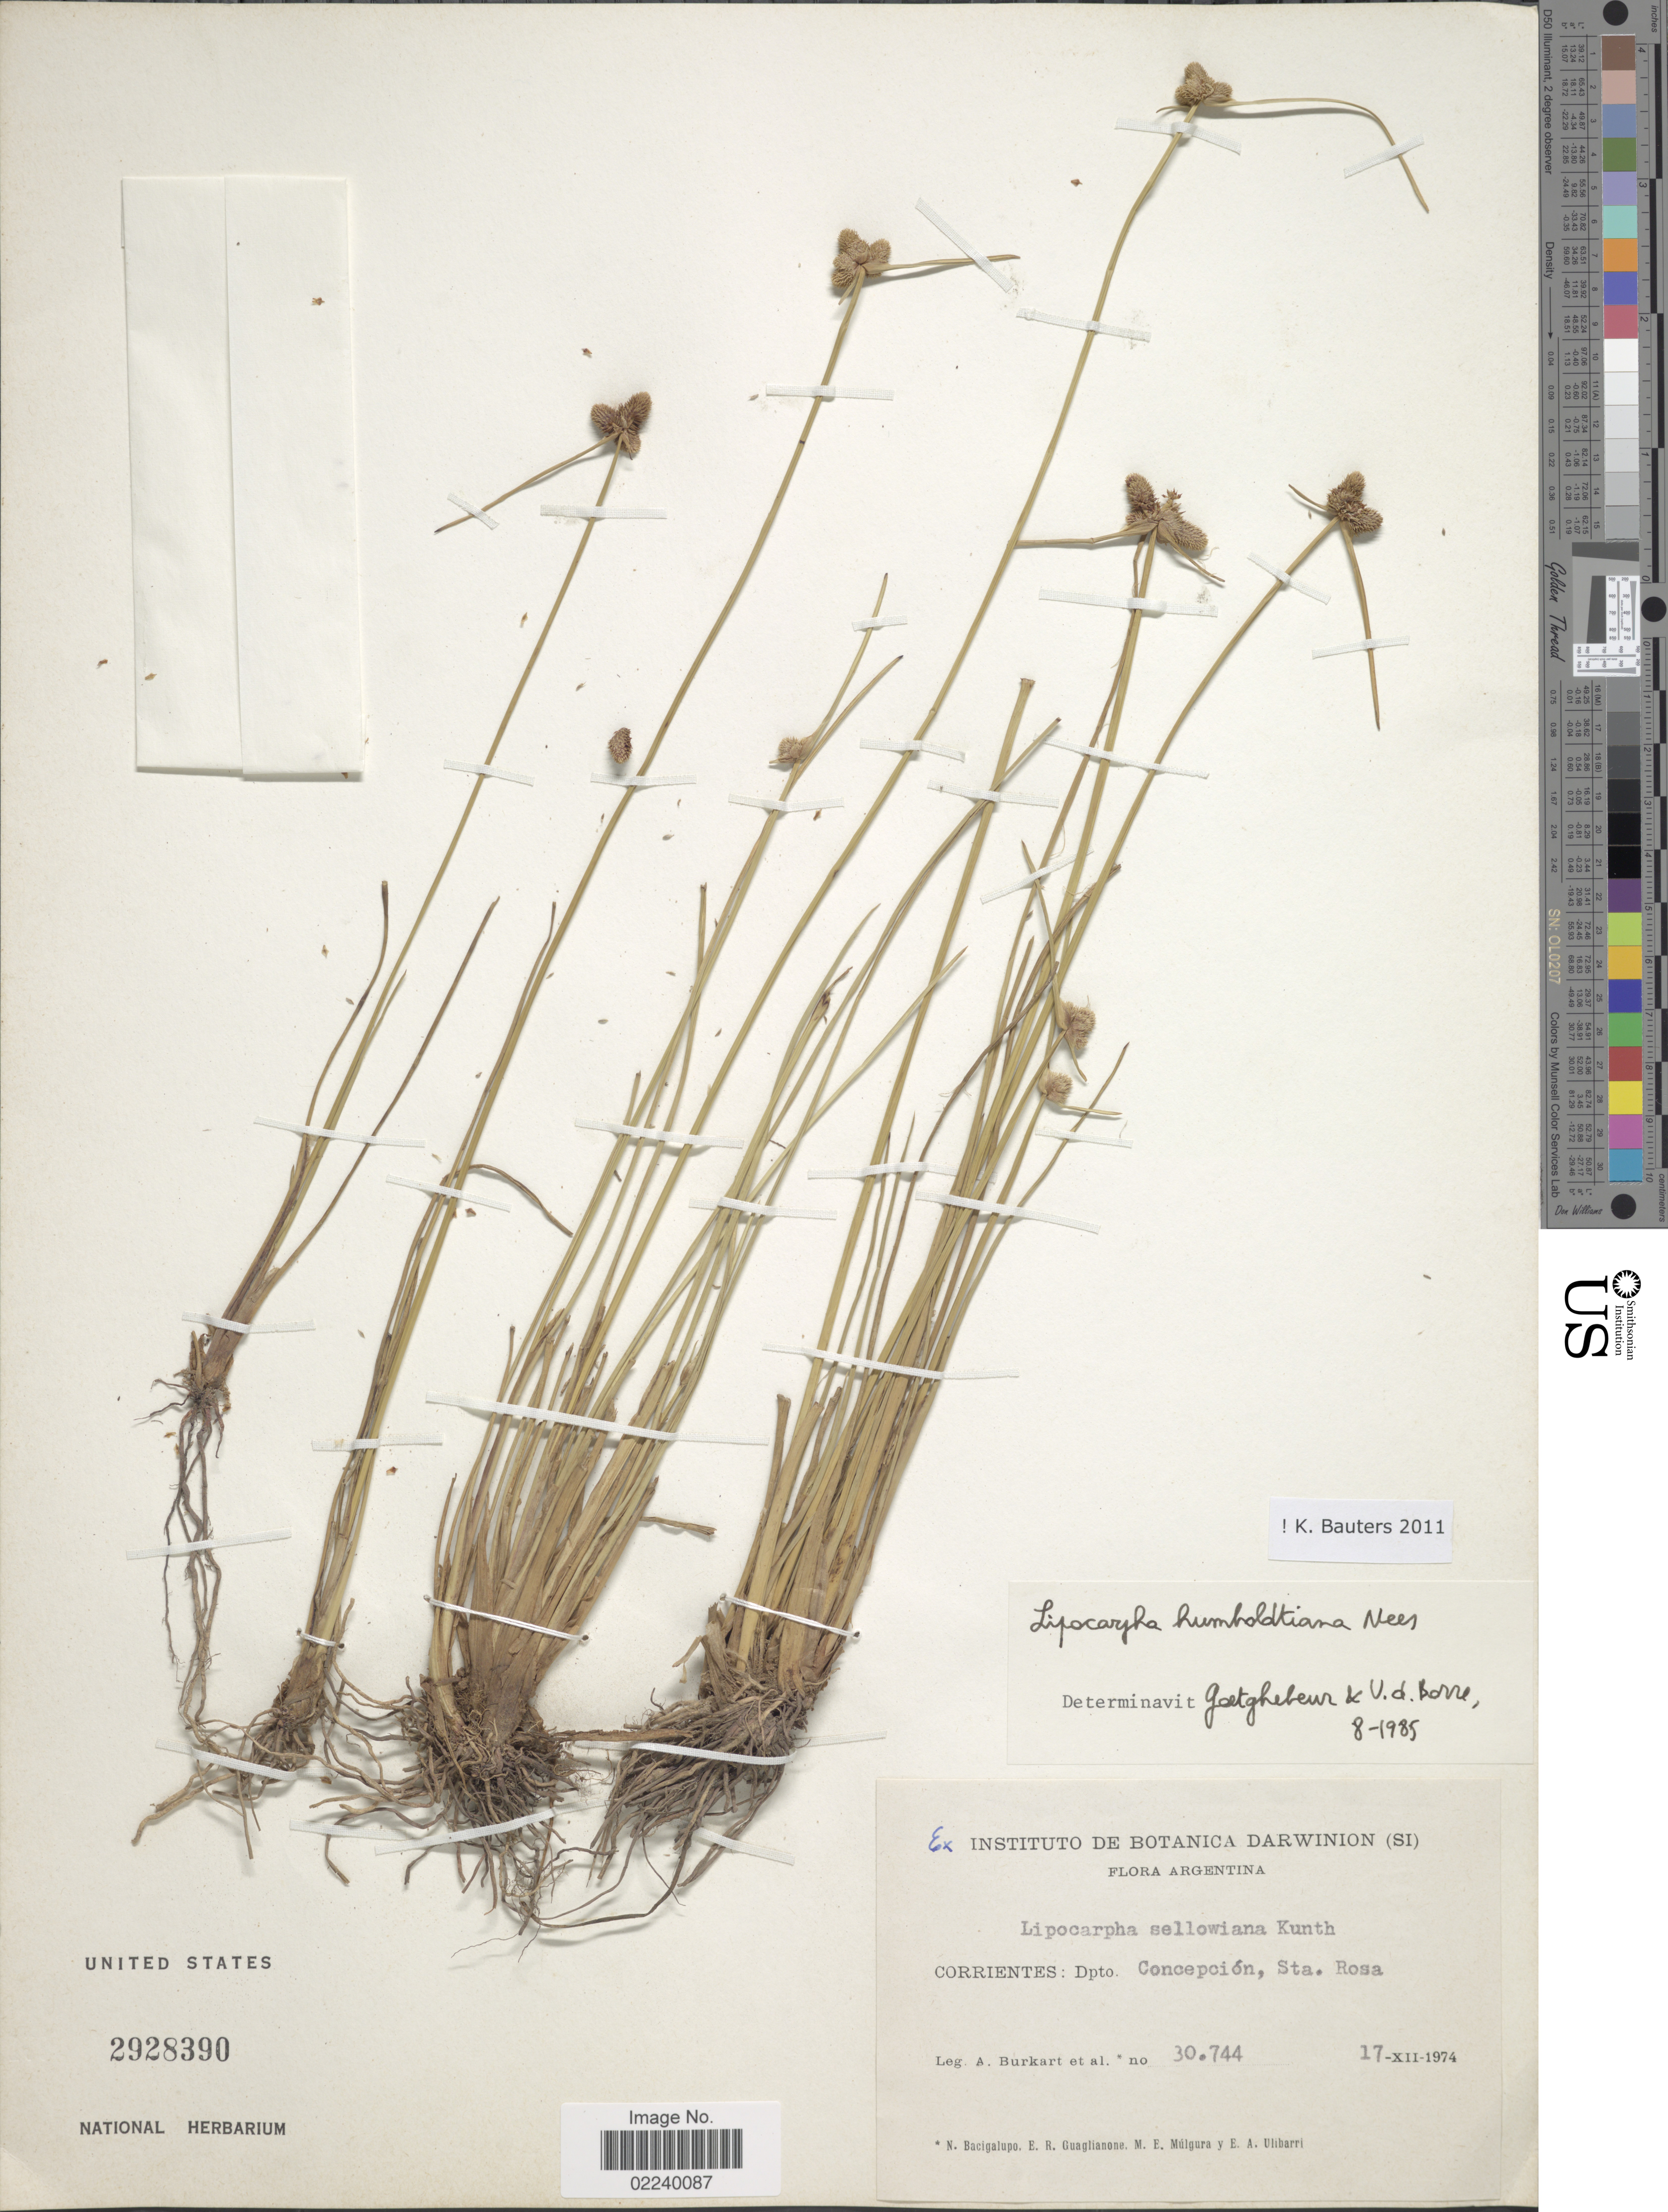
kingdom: Plantae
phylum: Tracheophyta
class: Liliopsida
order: Poales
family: Cyperaceae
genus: Cyperus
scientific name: Cyperus sellowianus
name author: (Kunth) T. Koyama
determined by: Strong, M. T., (US), Smithsonian Institution - National Museum of Natural History (UNITED STATES)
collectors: A. E. Burkart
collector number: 30744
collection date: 1974-12-17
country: Argentina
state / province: Corrientes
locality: Dpto. Concepcion, Sta. Rosa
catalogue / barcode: US 2928390